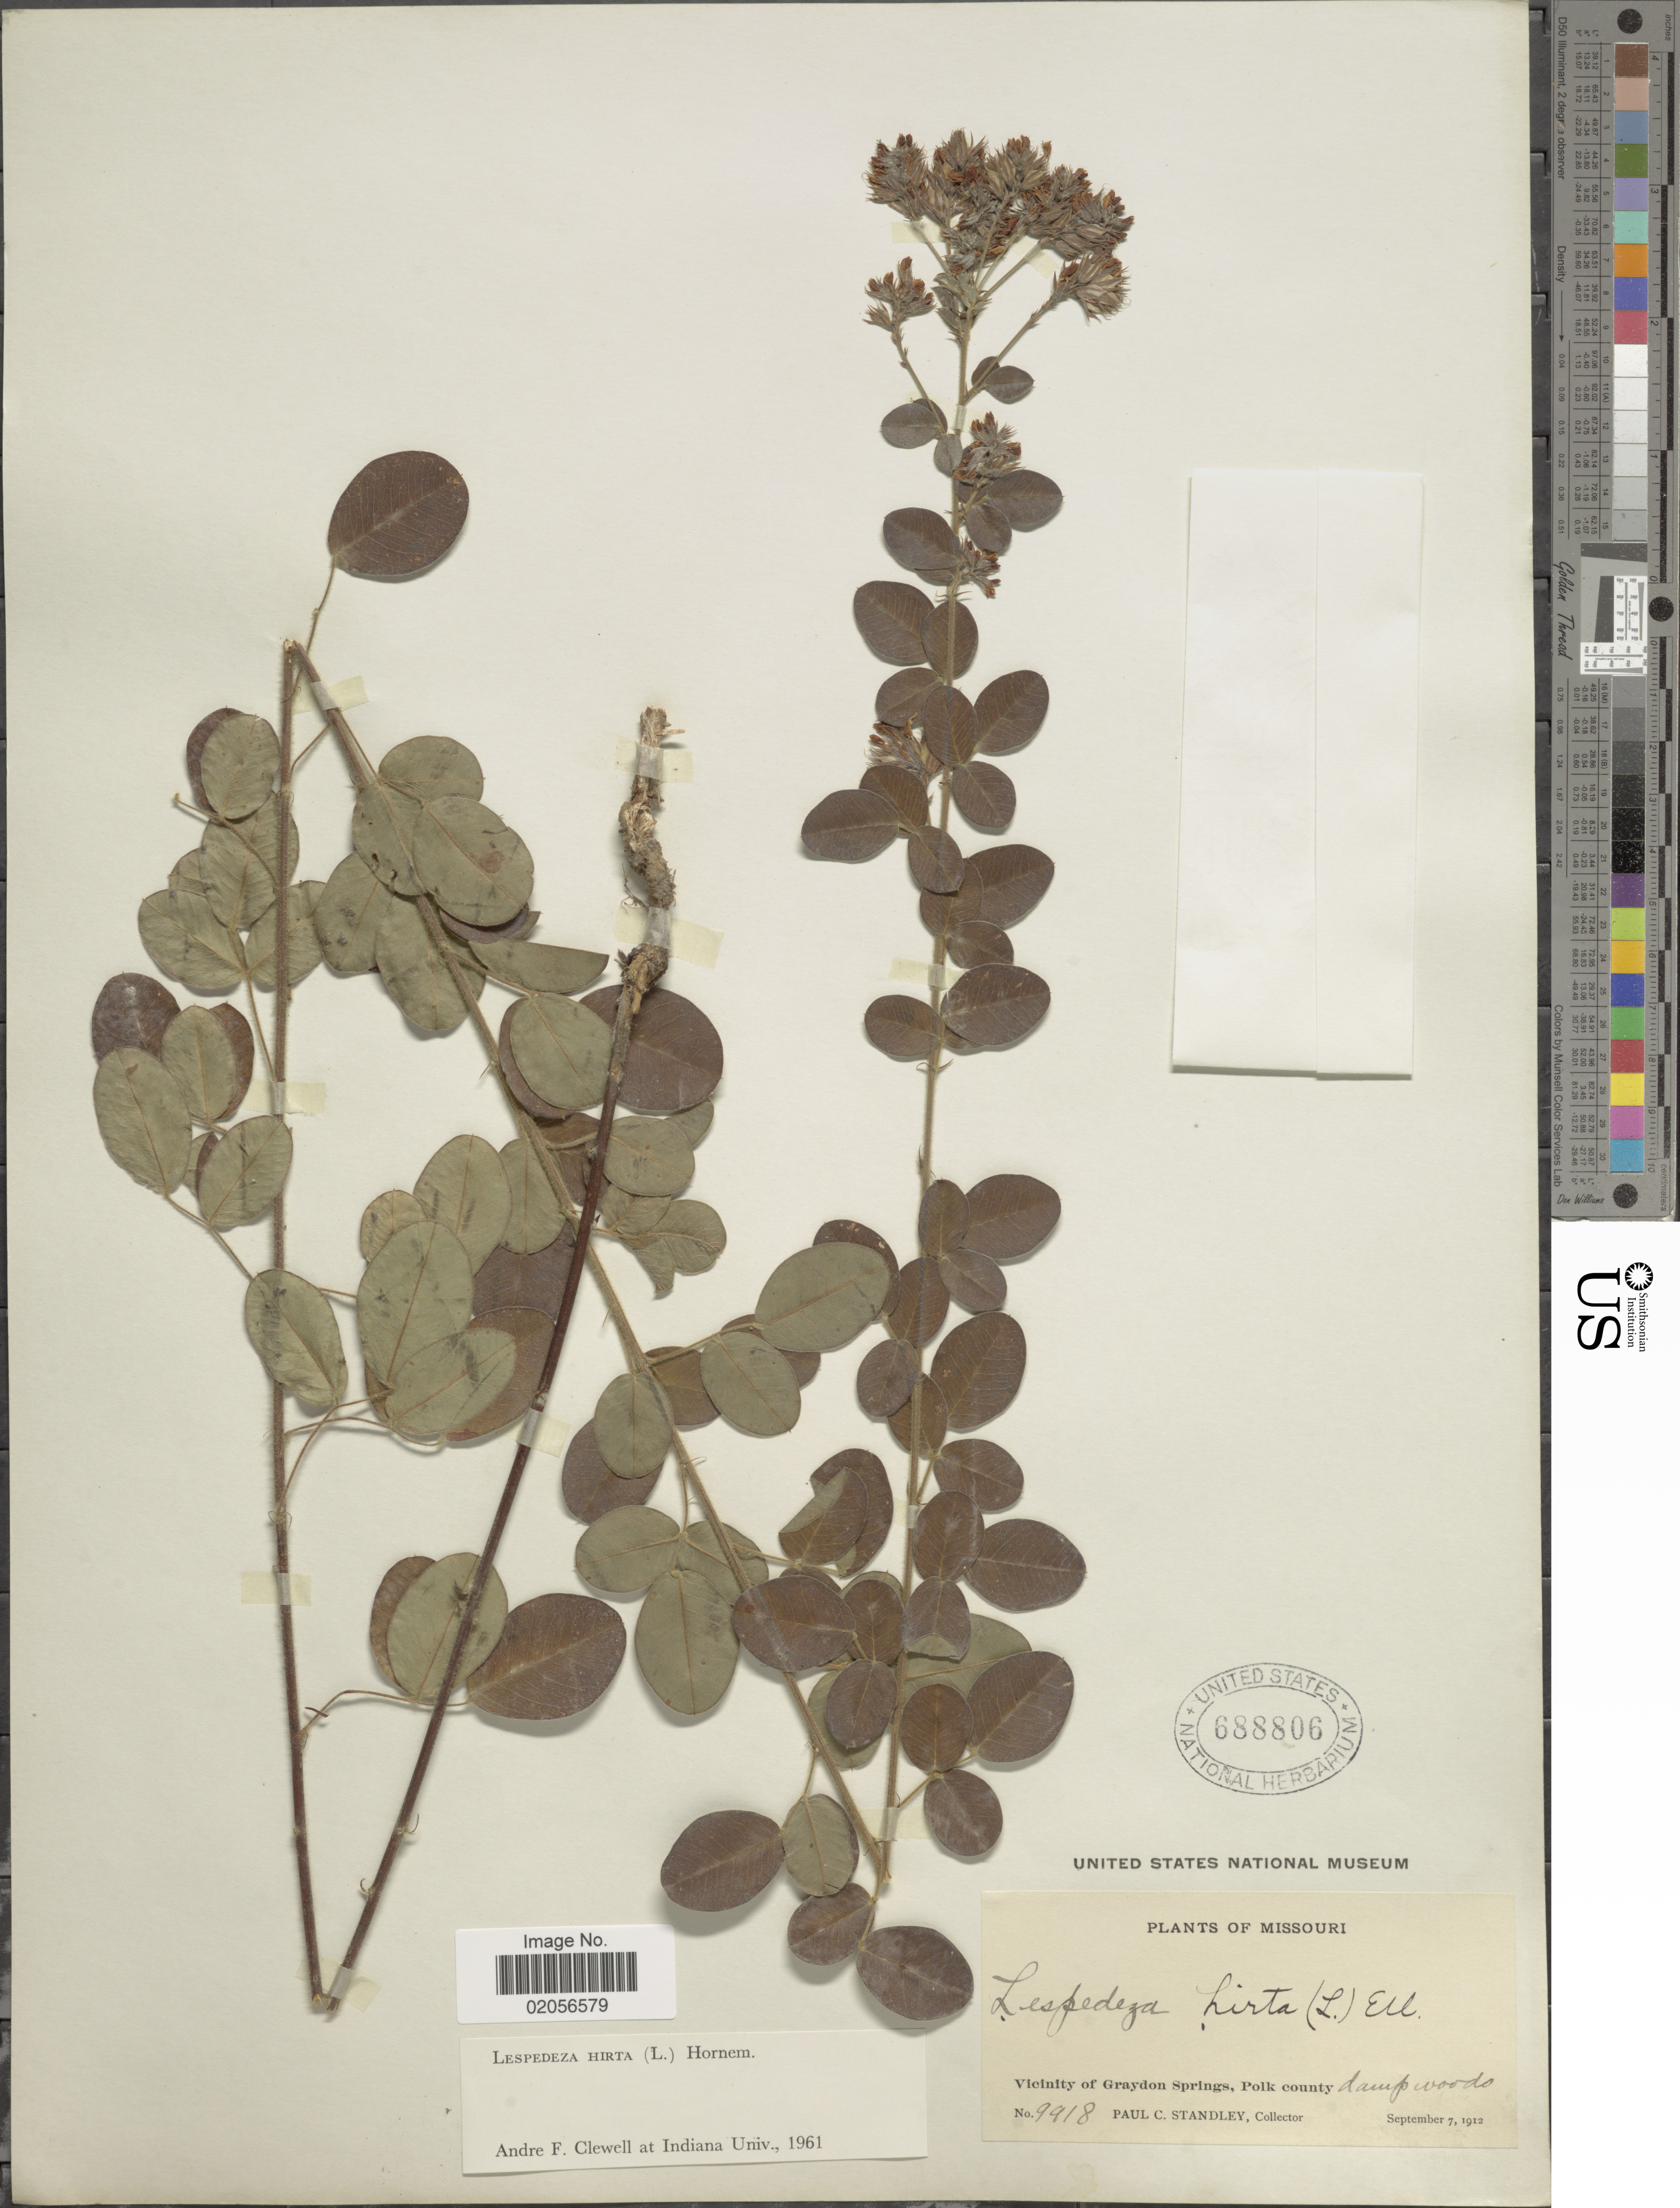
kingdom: Plantae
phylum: Tracheophyta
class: Magnoliopsida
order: Fabales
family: Fabaceae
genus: Lespedeza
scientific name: Lespedeza hirta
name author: (L.) Hornem.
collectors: P. C. Standley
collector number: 9918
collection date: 1912-09-07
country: United States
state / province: Missouri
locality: Vicinity of Graydon Spring, Polk county, dampo woods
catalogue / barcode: US 688806